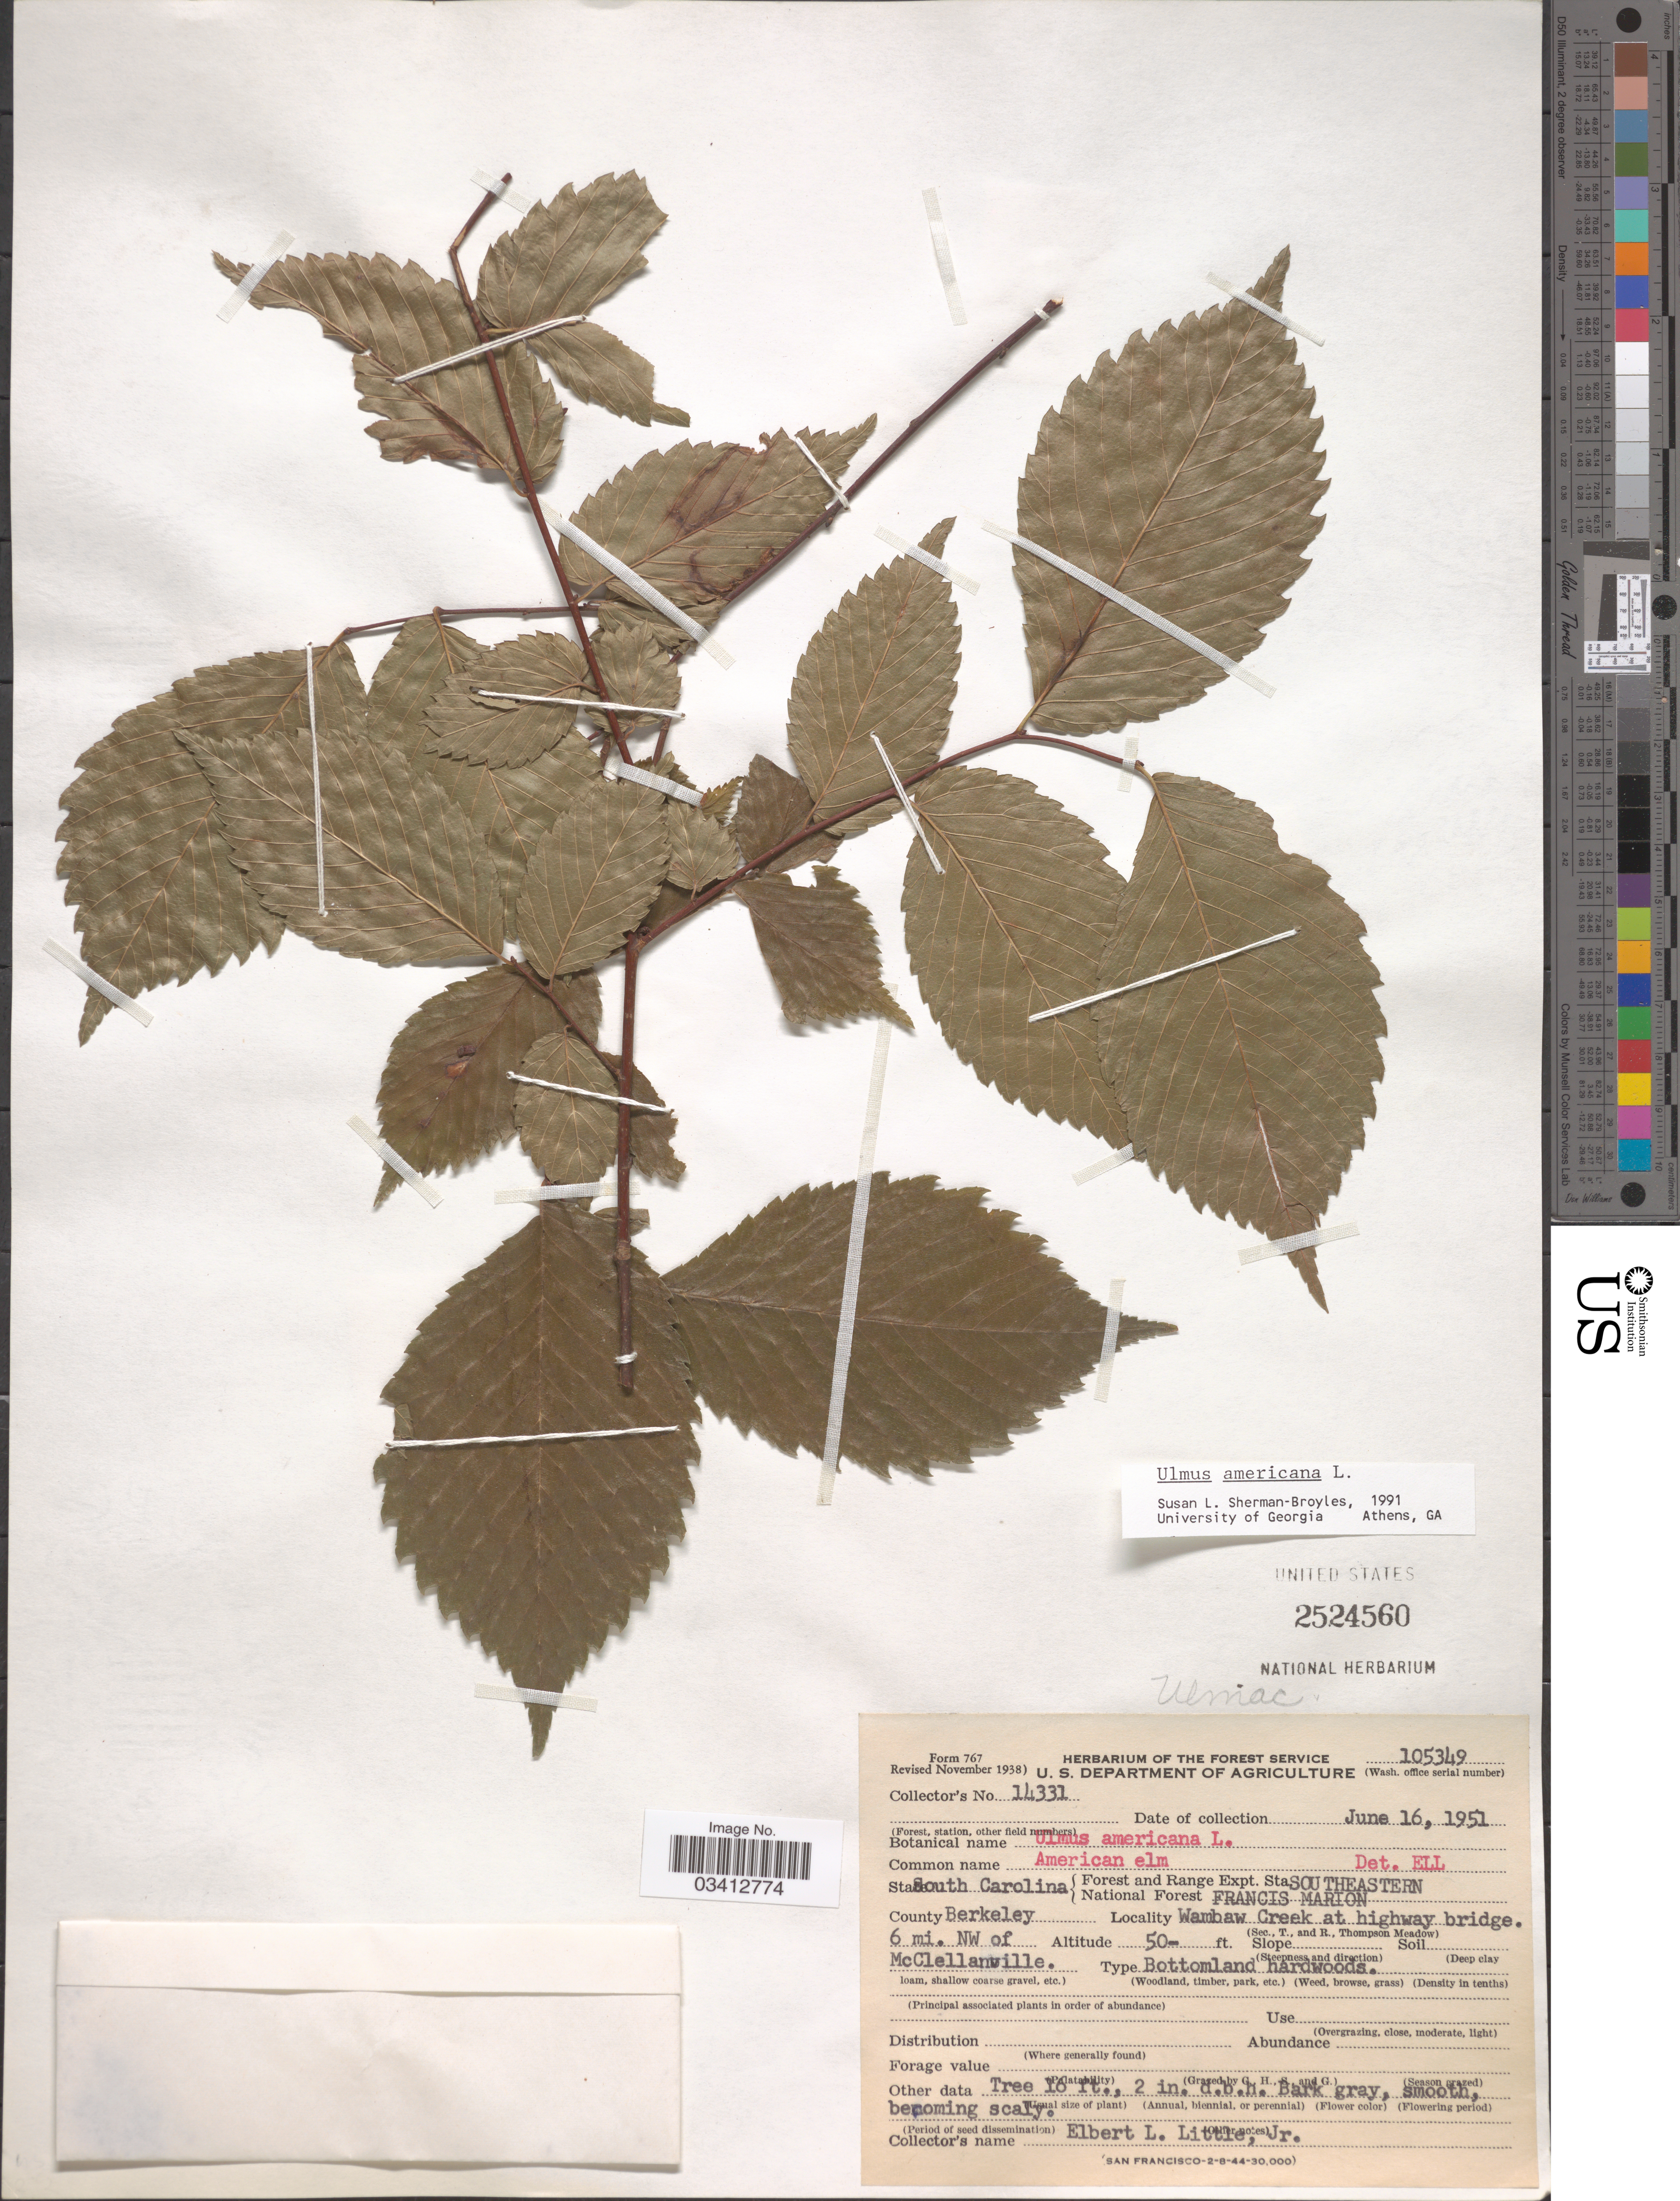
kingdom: Plantae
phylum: Tracheophyta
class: Magnoliopsida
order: Rosales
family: Ulmaceae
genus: Ulmus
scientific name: Ulmus americana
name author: L.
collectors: E. L. Little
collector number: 14331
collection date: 1951-06-16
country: United States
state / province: South Carolina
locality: Forest and Range Expt. Sta. Southeastern. National Forest Francis Marion. County Berkeley. Wambaw Creek at highway bridge. 6 mi. NW of McClellanville.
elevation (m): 15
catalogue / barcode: US 2524560